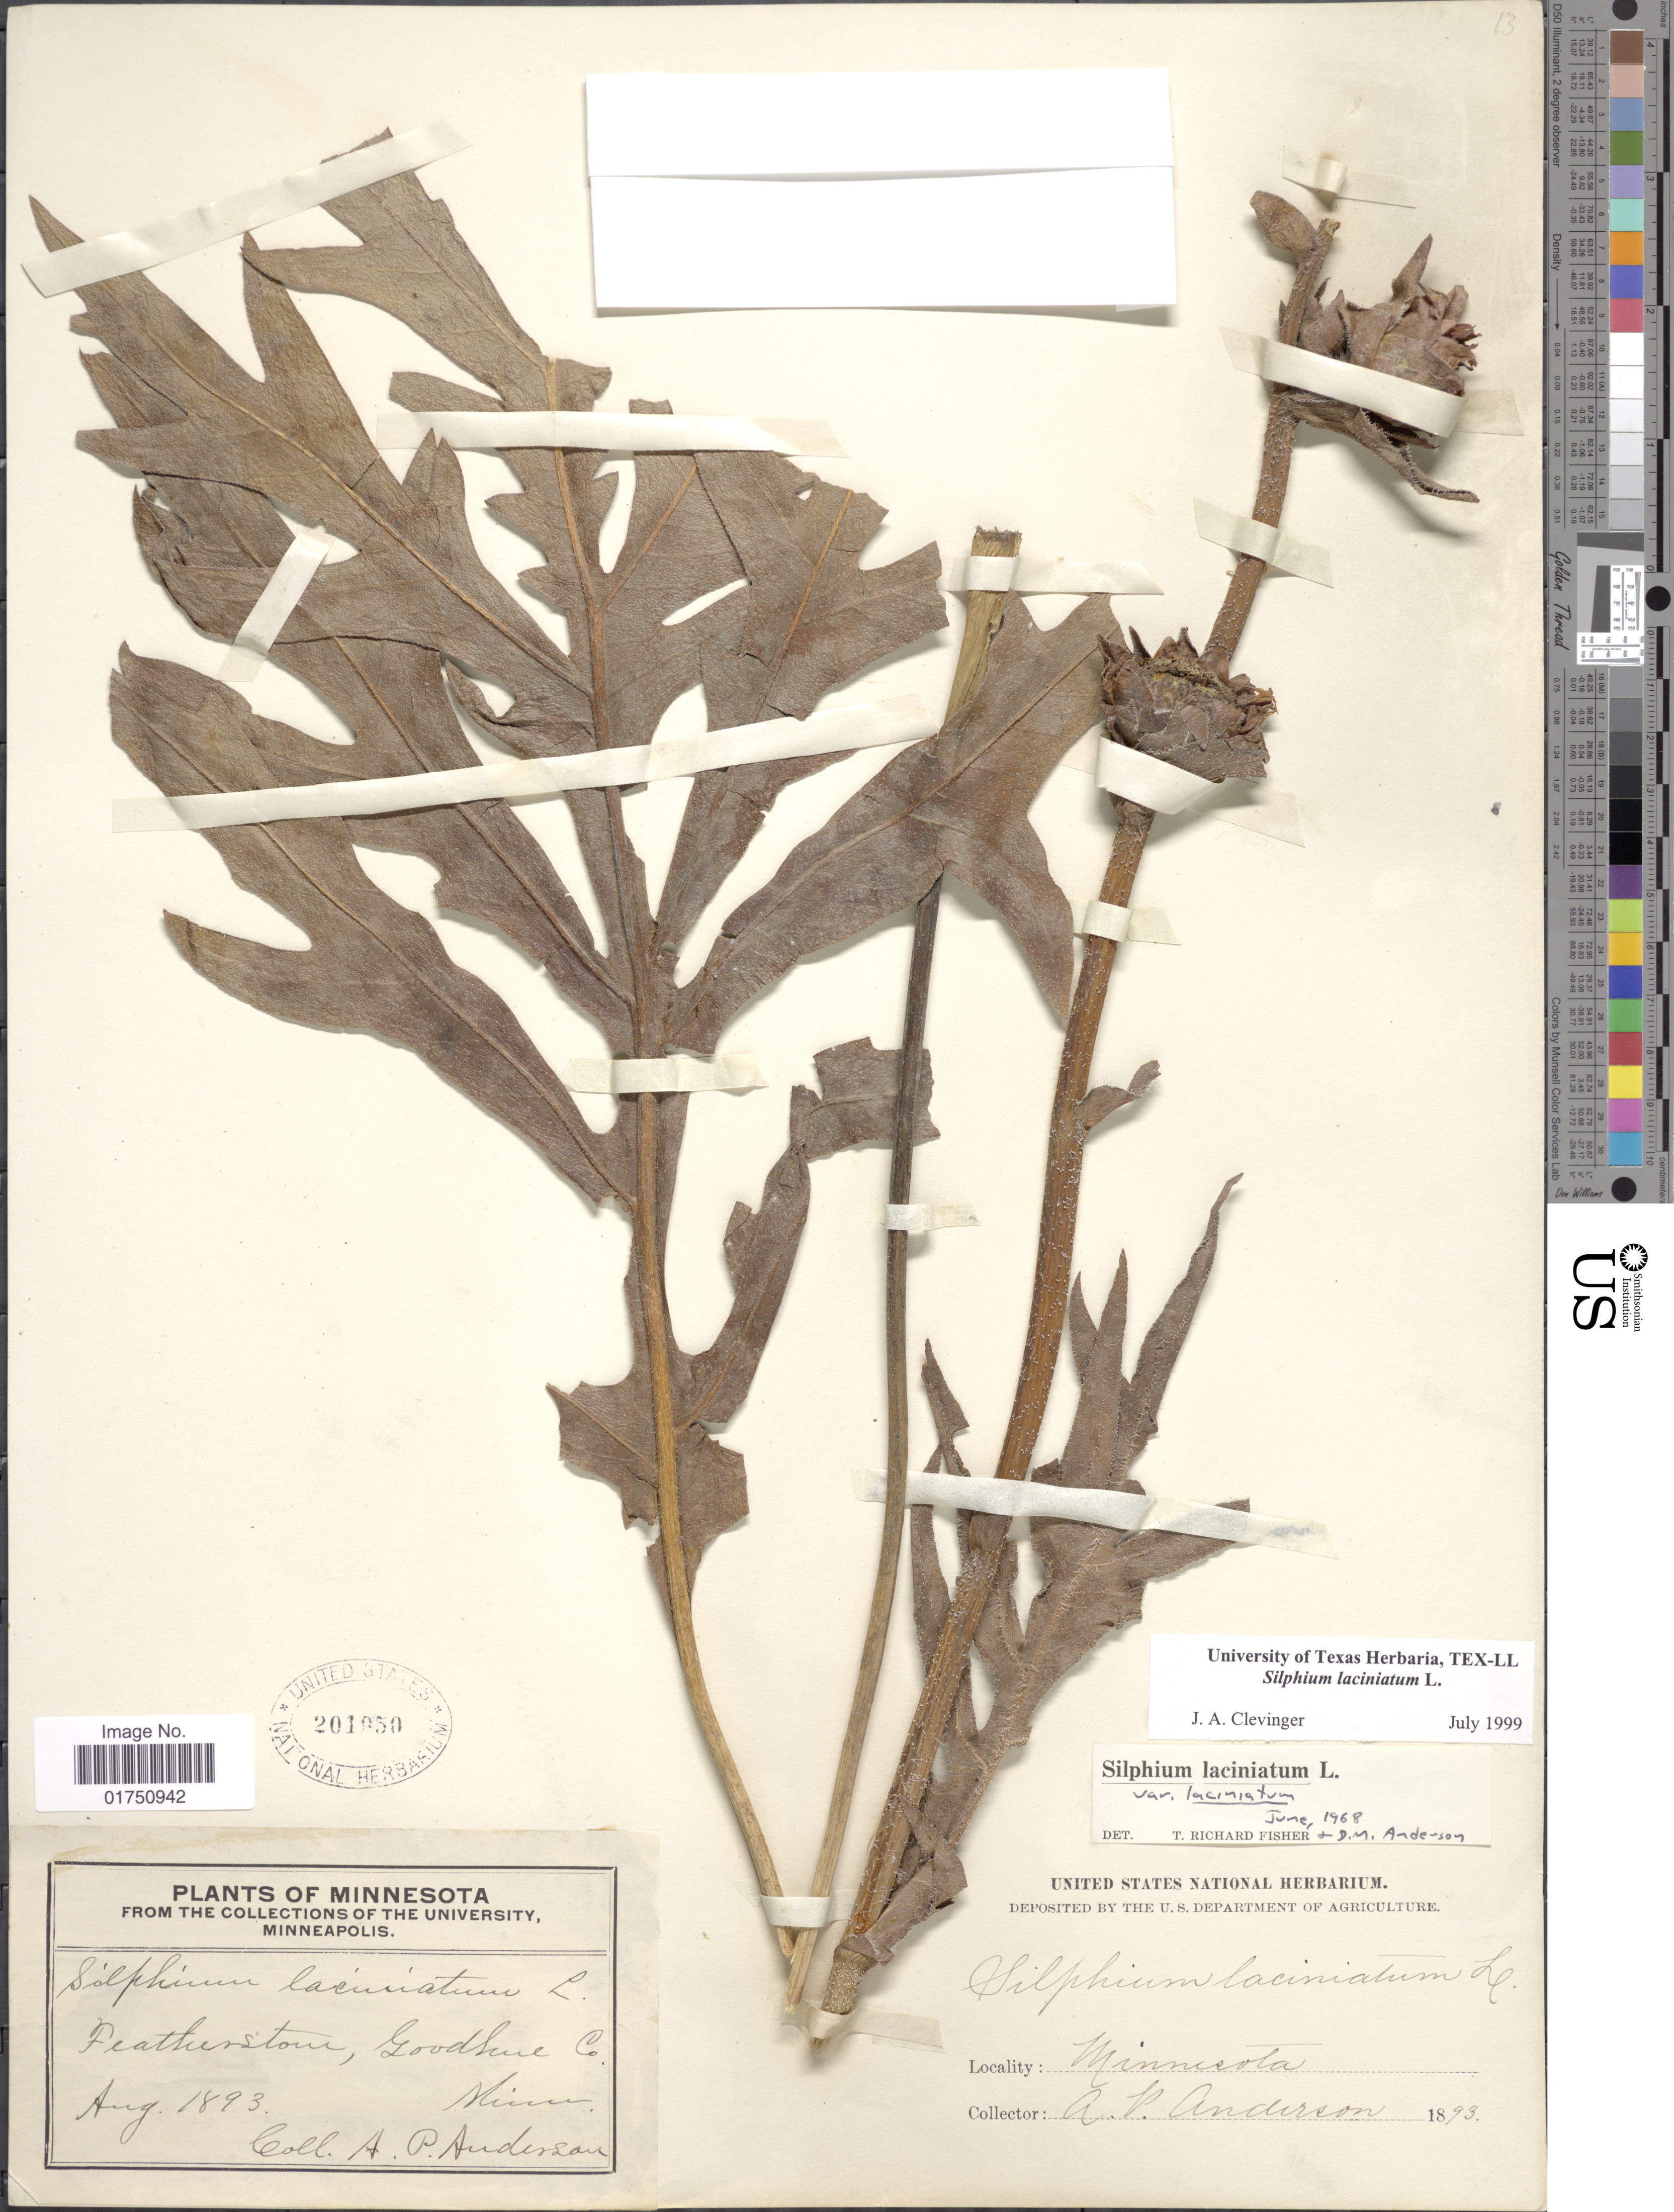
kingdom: Plantae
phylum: Tracheophyta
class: Magnoliopsida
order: Asterales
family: Asteraceae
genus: Silphium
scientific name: Silphium laciniatum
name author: L.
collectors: A. P. Anderson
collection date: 1893-08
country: United States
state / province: Minnesota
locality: Featherstone, Goodhue Co. Minn.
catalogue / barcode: US 201950